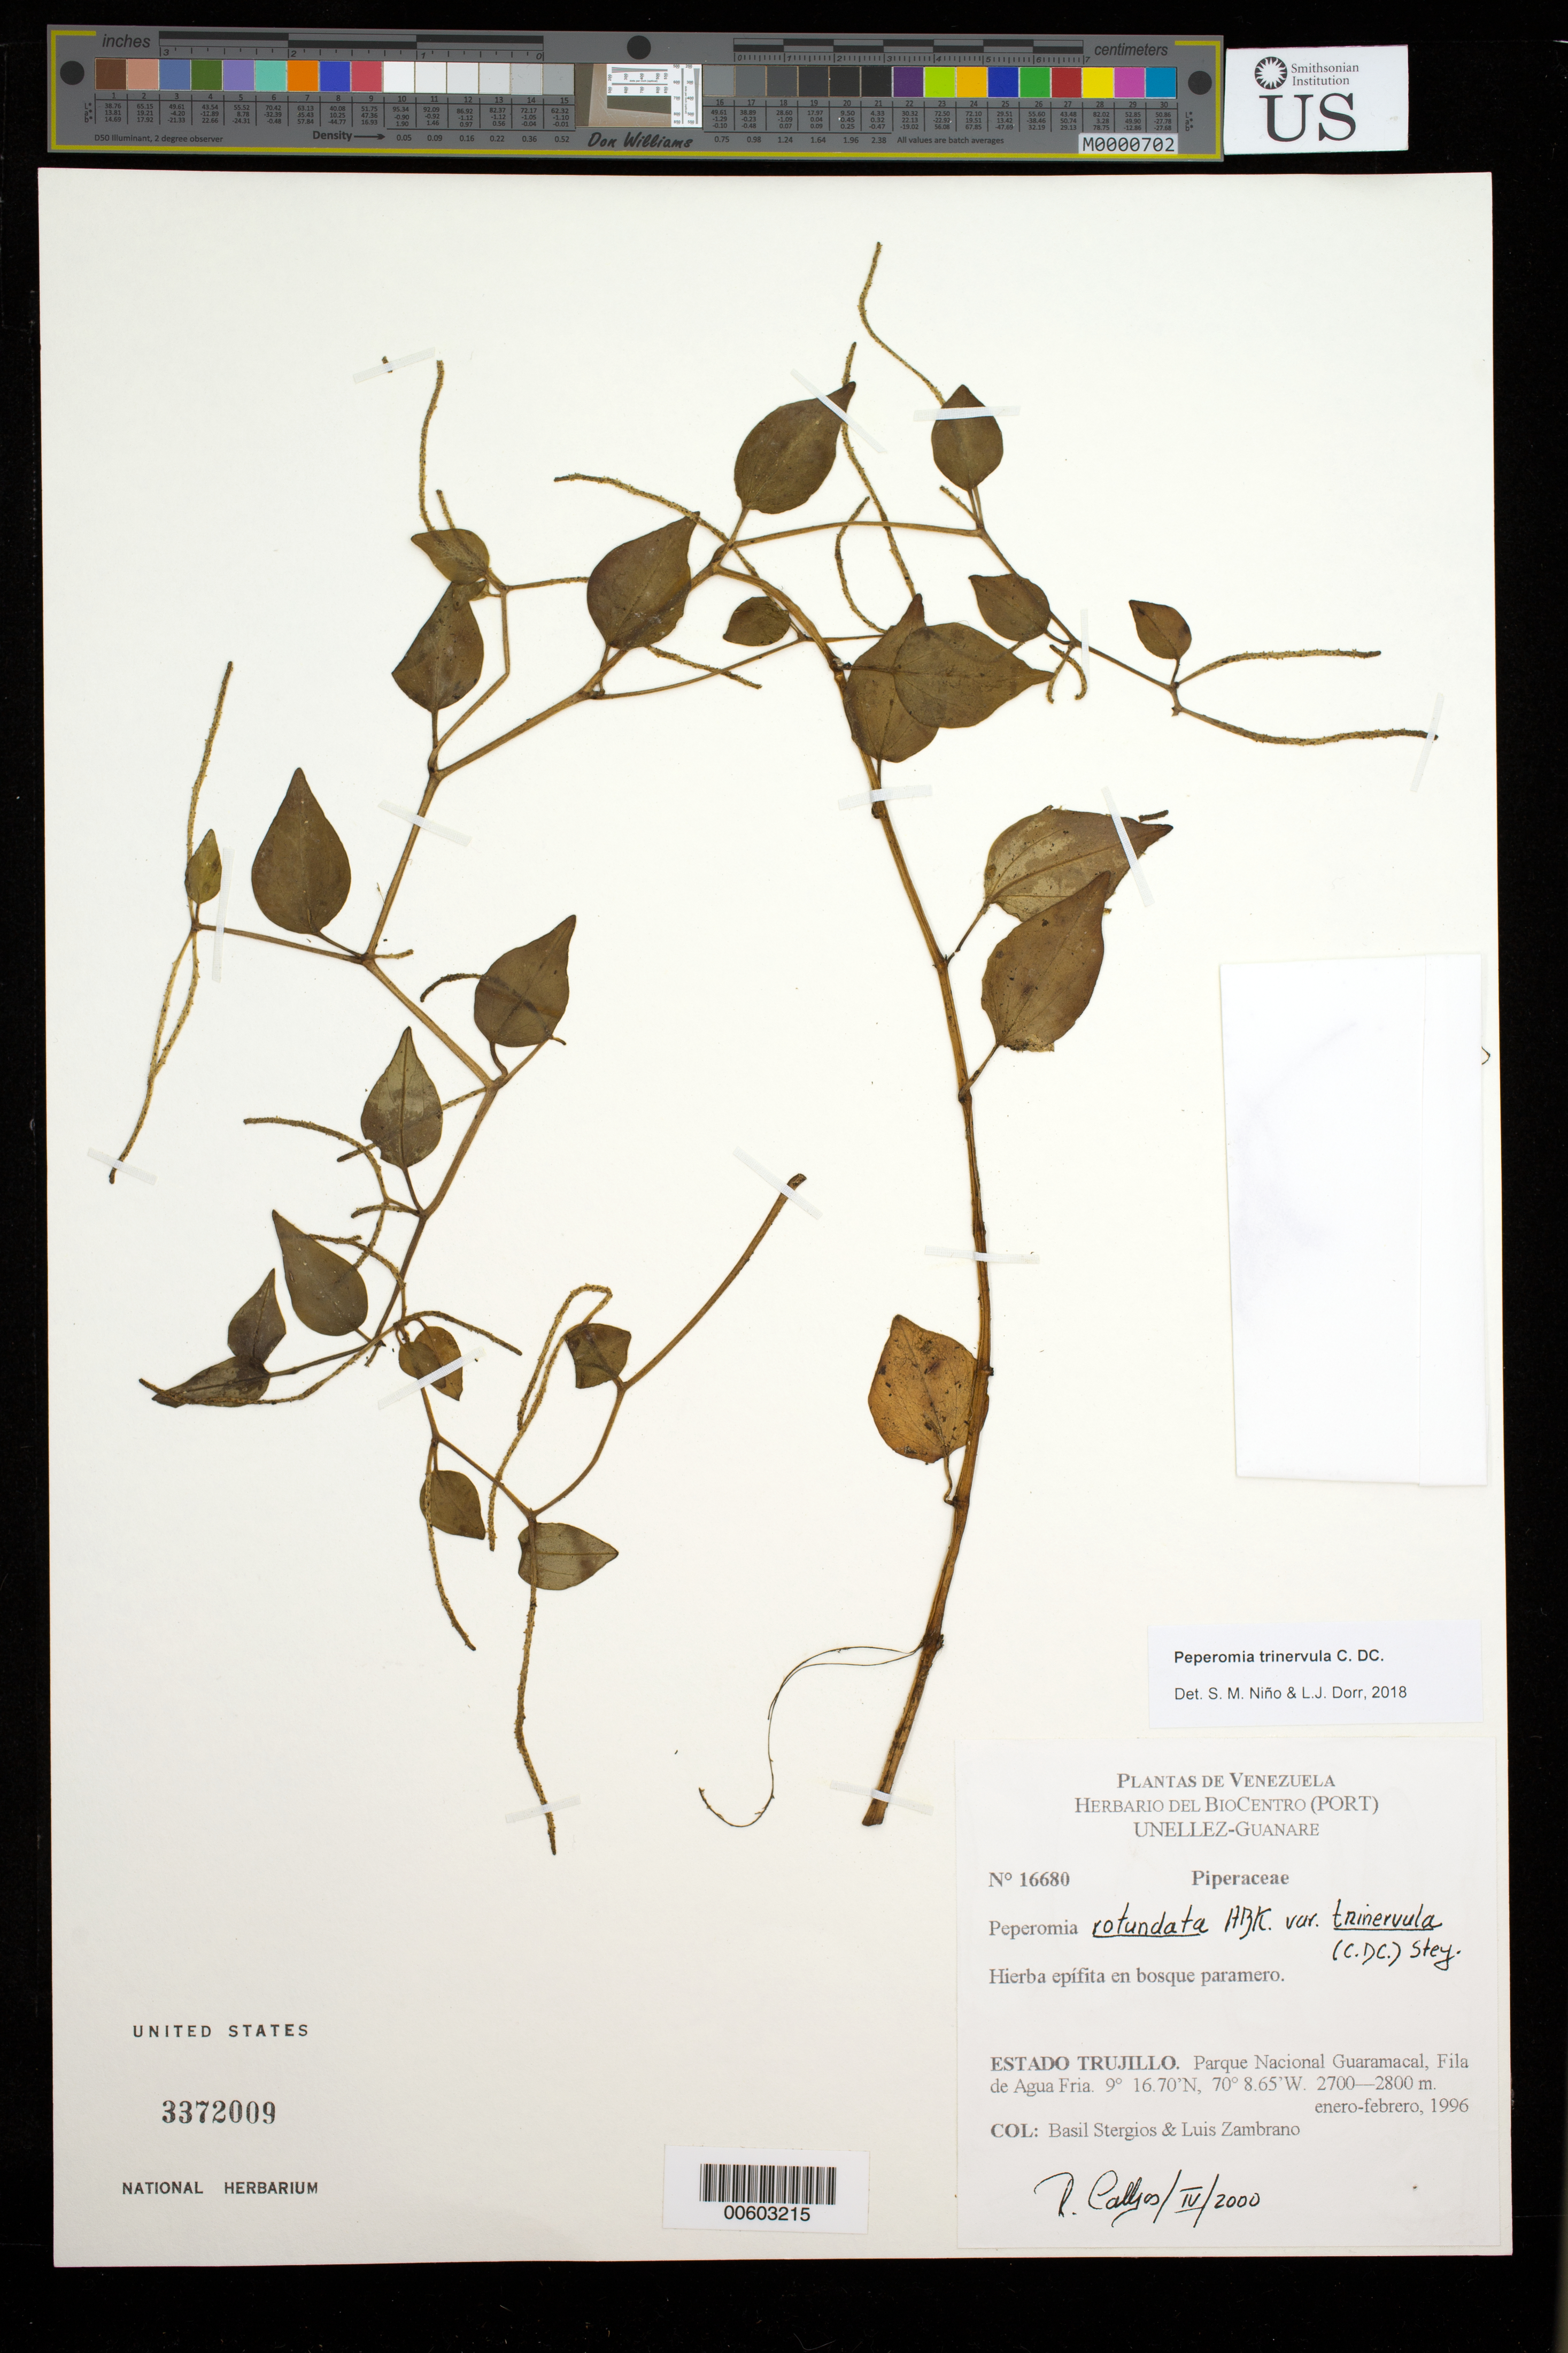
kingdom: Plantae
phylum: Tracheophyta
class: Magnoliopsida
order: Piperales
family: Piperaceae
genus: Peperomia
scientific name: Peperomia trinervula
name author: C. DC.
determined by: Niño, S. M.; Dorr, L. J.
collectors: B. G. Stergios & L. Zambrano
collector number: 16680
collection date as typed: Jan 1996 to -- Feb 1996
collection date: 1996-01/1996-02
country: Venezuela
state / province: Trujillo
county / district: Boconó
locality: Parque Nacional Guaramacal, Fila de Agua Fria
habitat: Bosque paramero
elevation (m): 2700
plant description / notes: HUA, PORT, US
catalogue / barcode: US 3372009